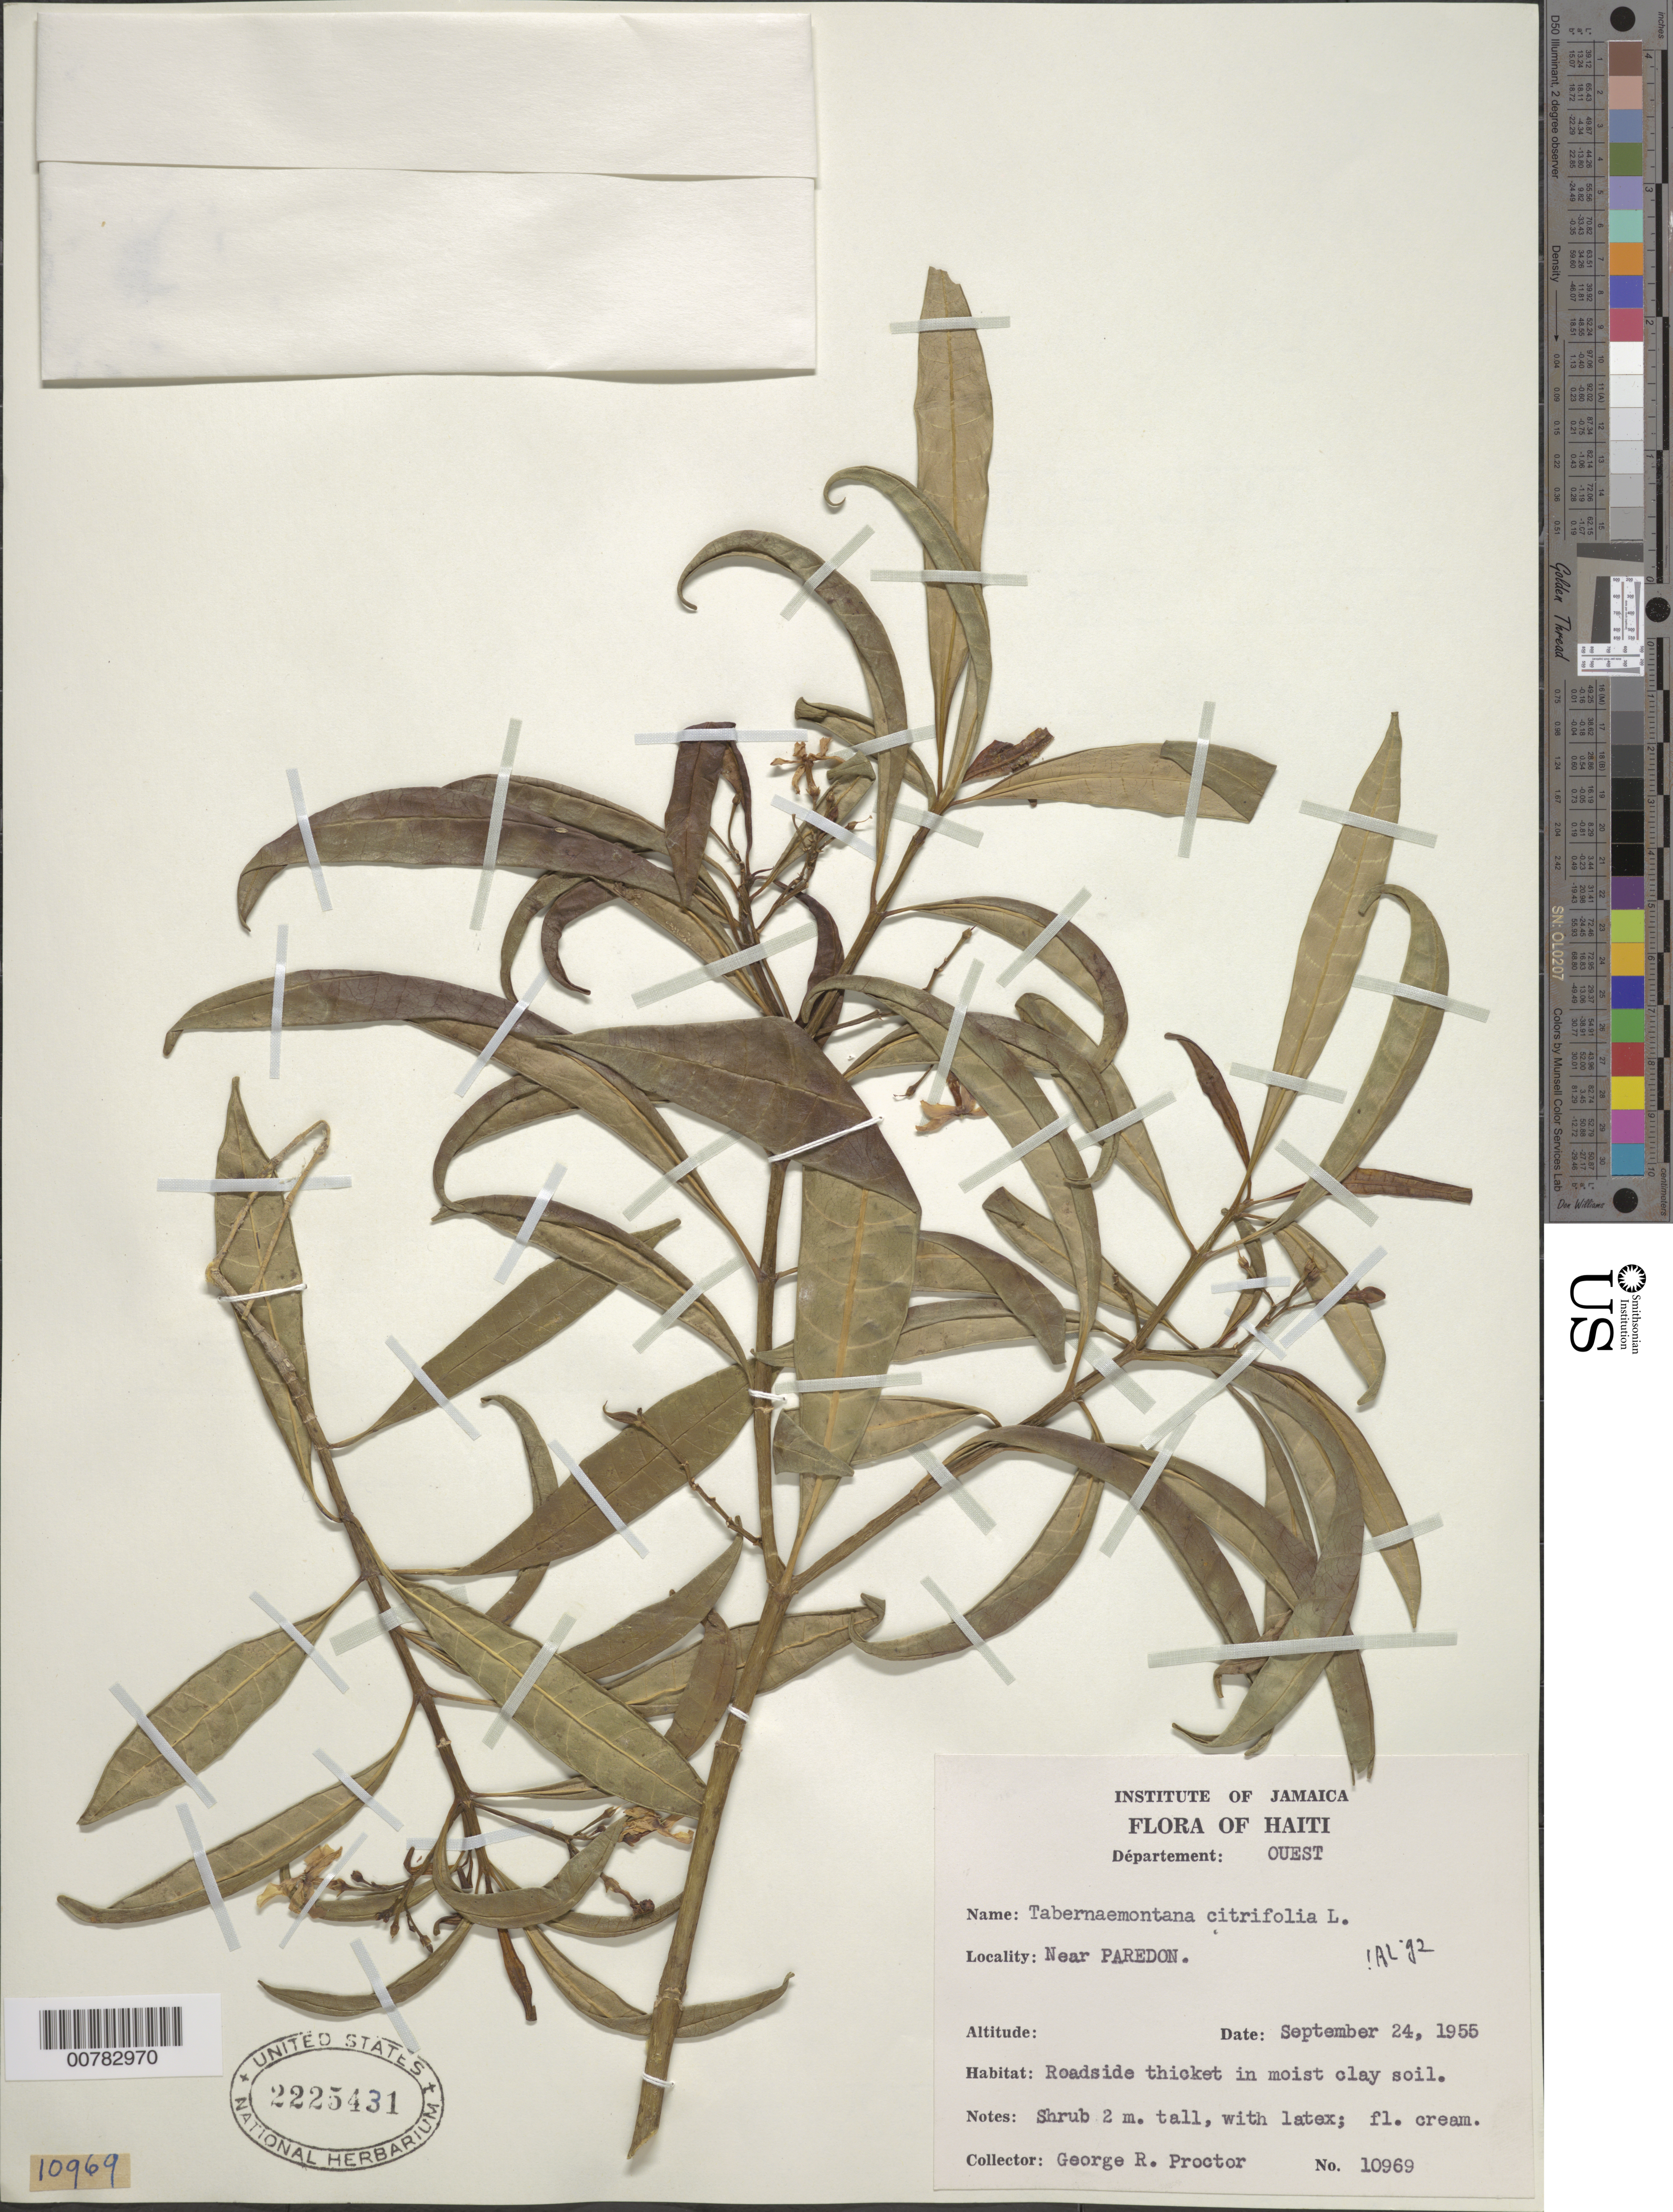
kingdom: Plantae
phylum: Tracheophyta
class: Magnoliopsida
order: Gentianales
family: Apocynaceae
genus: Tabernaemontana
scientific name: Tabernaemontana citrifolia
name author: L.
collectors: G. R. Proctor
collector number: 10969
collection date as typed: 24 Sep 1955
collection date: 1955-09-24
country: Haiti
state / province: Ouest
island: Hispaniola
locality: Near Paredon.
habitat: Roadside thicket in moist clay soil.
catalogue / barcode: US 2225431